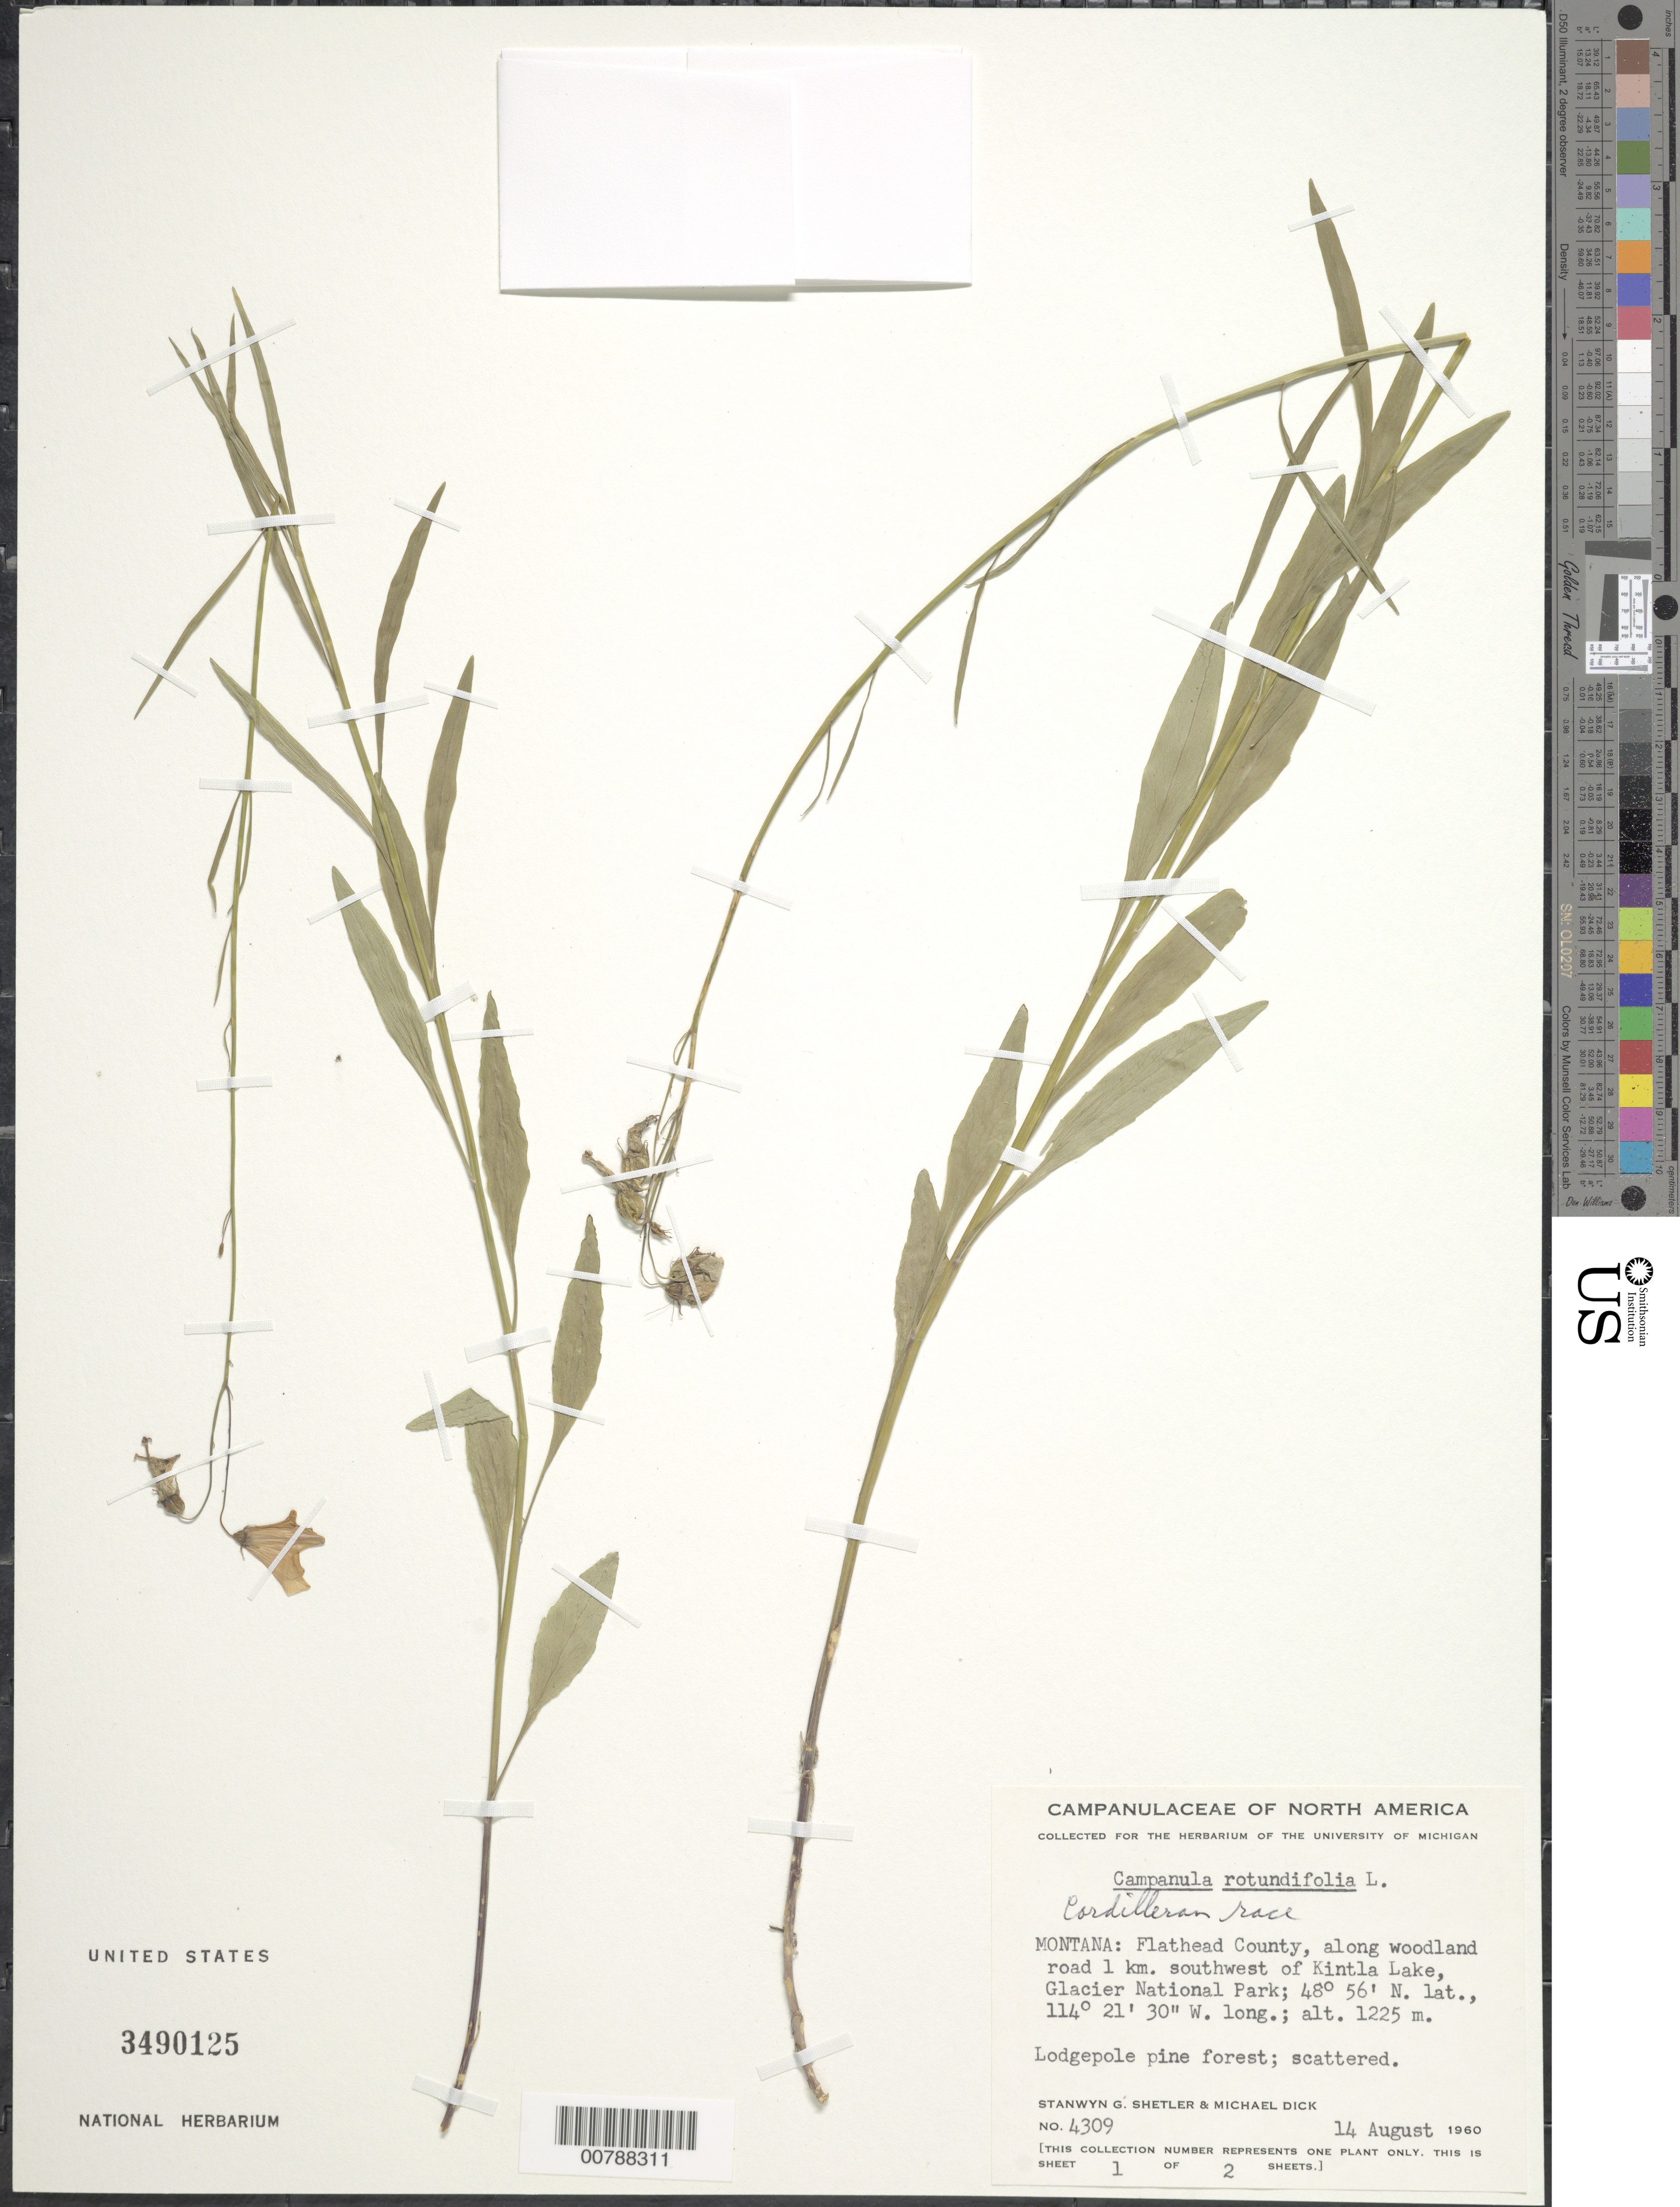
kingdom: Plantae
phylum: Tracheophyta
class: Magnoliopsida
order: Asterales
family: Campanulaceae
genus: Campanula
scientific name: Campanula rotundifolia L. Cordilleran race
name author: L.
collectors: S. Shetler & M. Dick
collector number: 4309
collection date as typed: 14 August 1960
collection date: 1960-08-14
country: United States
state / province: Montana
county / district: Flathead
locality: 1 km. southwest of Kintalla Lake, Glacier National Park.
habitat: Lodgepole pine forest. Along woodland road.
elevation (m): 1225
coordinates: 48 56' N, 114 21' 30" W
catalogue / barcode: US 3490125